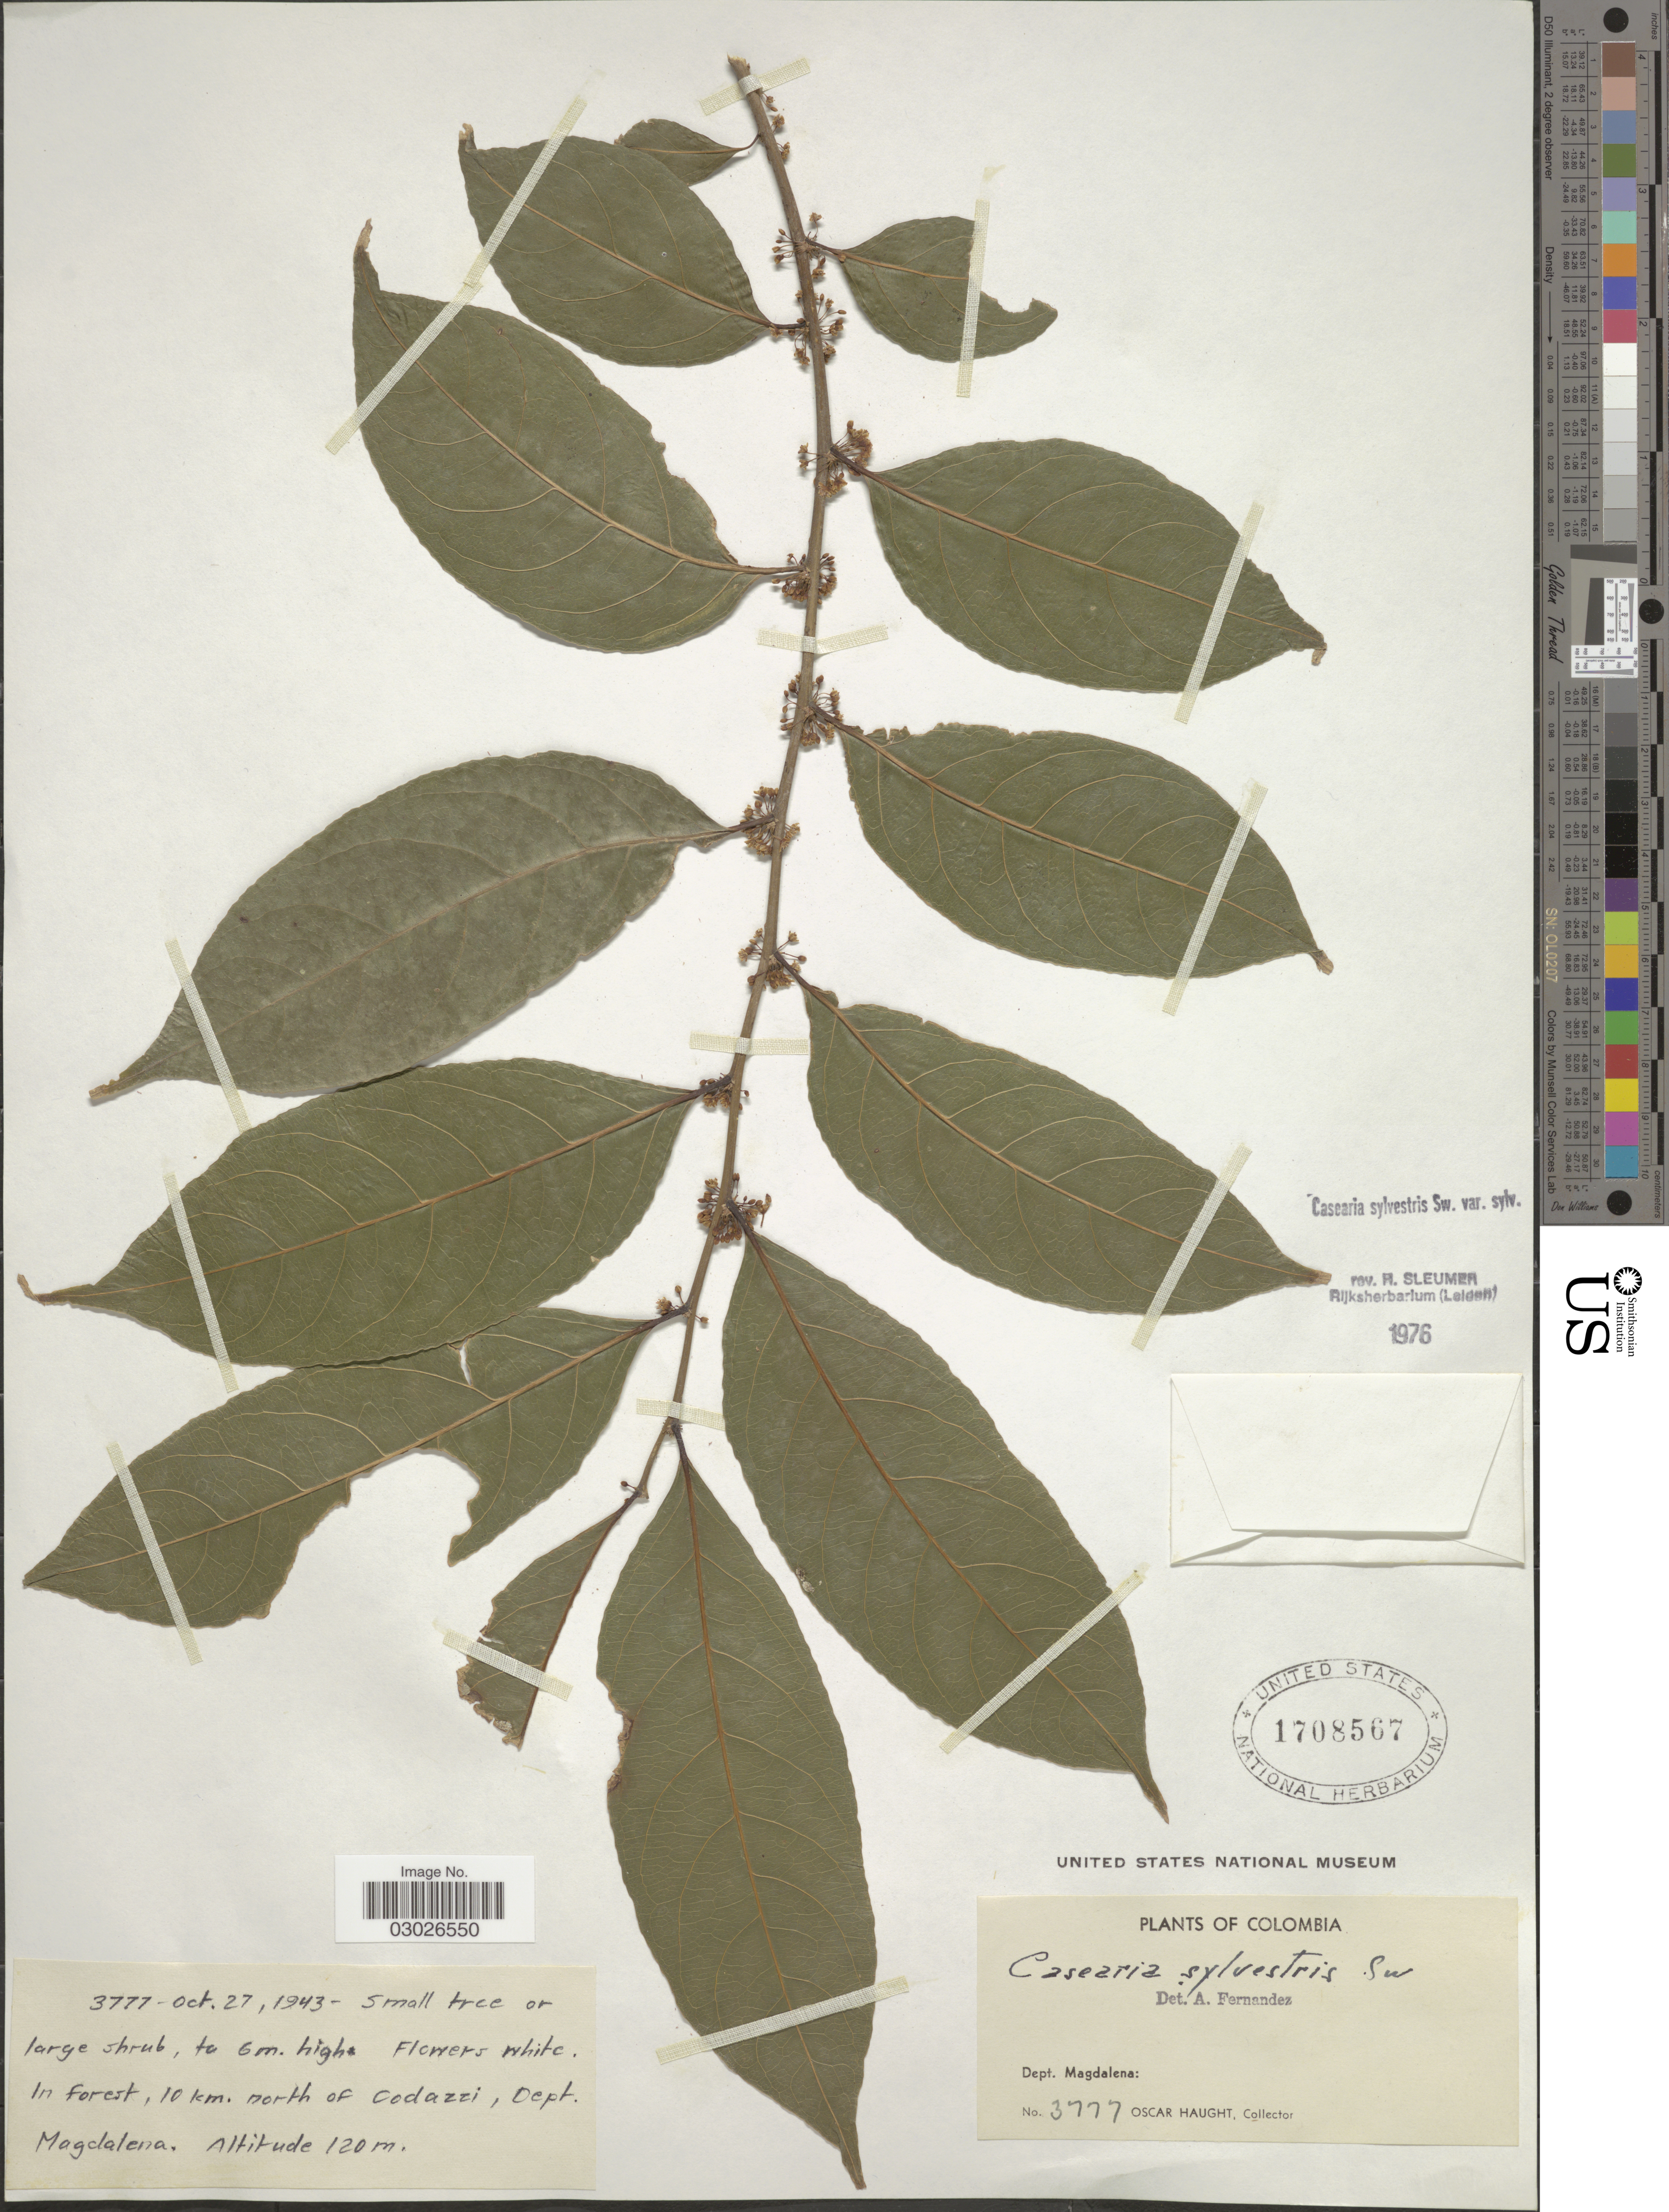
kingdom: Plantae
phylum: Tracheophyta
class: Magnoliopsida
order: Malpighiales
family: Salicaceae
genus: Casearia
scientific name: Casearia sylvestris var. sylvestris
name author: Sw.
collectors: O. Haught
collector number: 3777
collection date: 1943-10-27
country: Colombia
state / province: Magdalena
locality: In forest, 10 km. north of Codazzi, Dept. Magdalena.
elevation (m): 120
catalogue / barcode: US 1708567